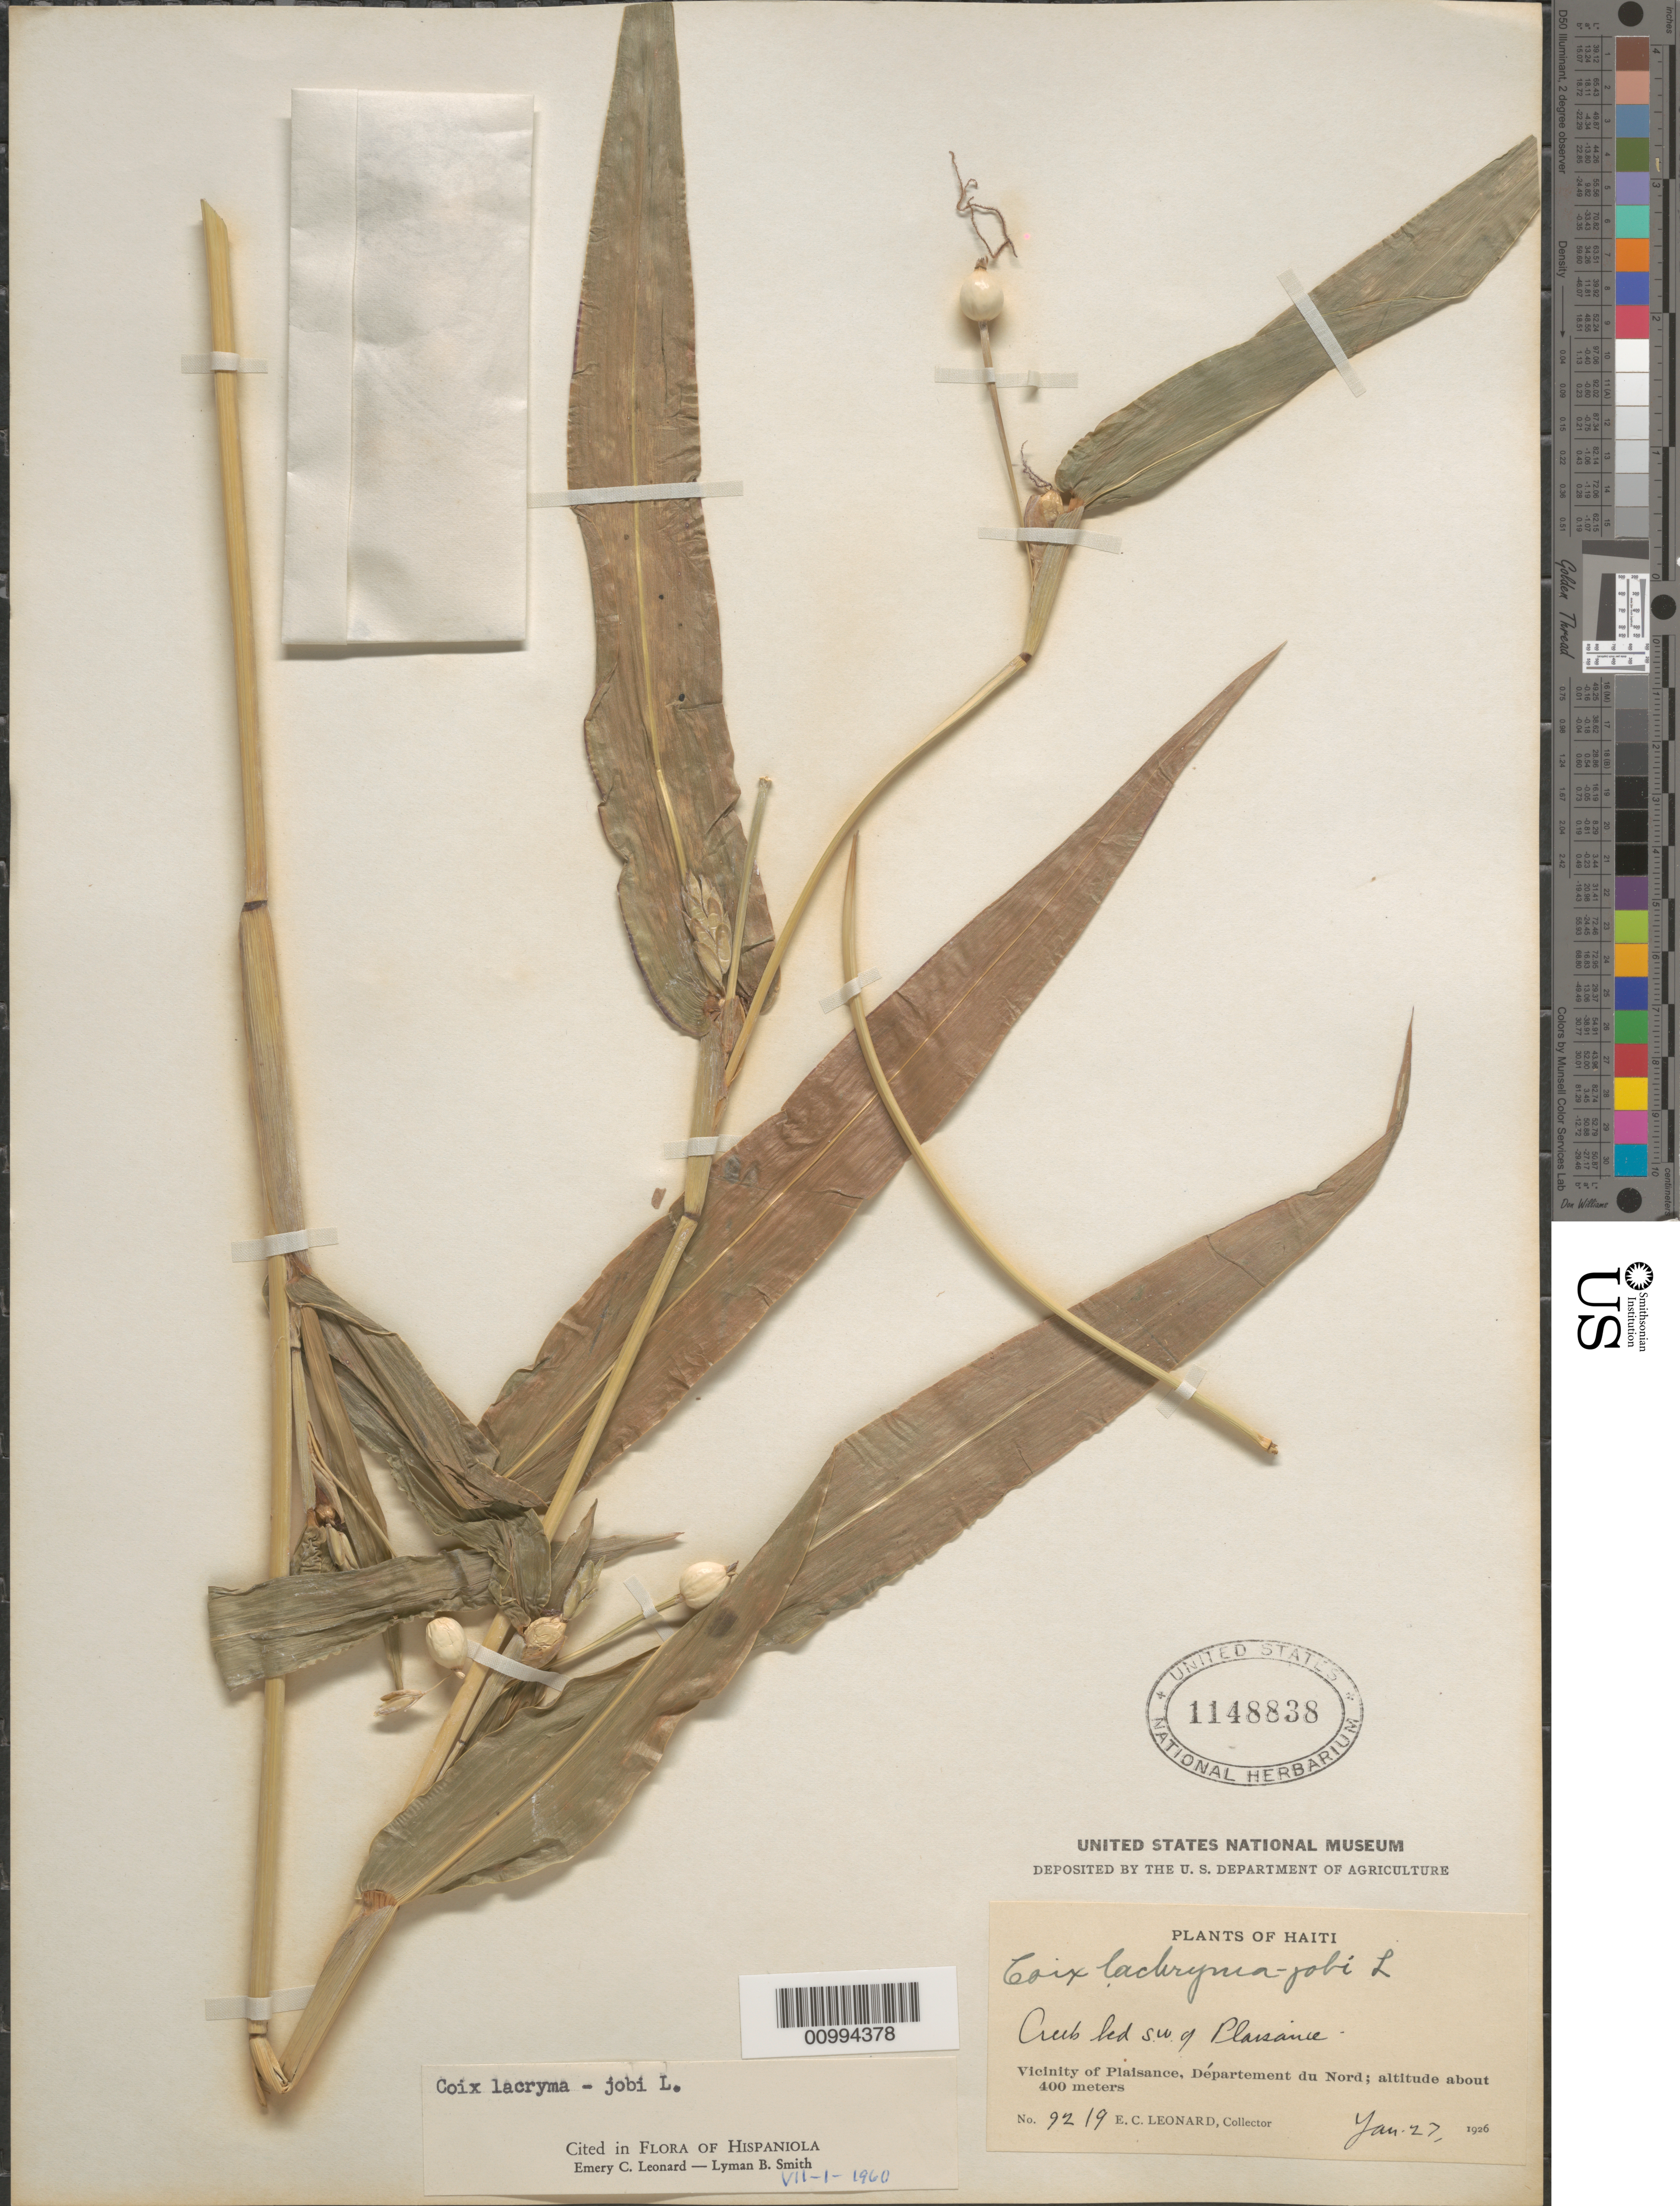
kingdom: Plantae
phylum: Tracheophyta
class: Liliopsida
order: Poales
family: Poaceae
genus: Coix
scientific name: Coix lacryma-jobi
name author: L.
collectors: E. C. Leonard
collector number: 9219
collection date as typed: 27 Jan 1926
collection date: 1926-01-27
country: Haiti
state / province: Nord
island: Hispaniola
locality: Vicinity of Plaisance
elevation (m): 400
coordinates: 0 N, 0 E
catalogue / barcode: US 1148838